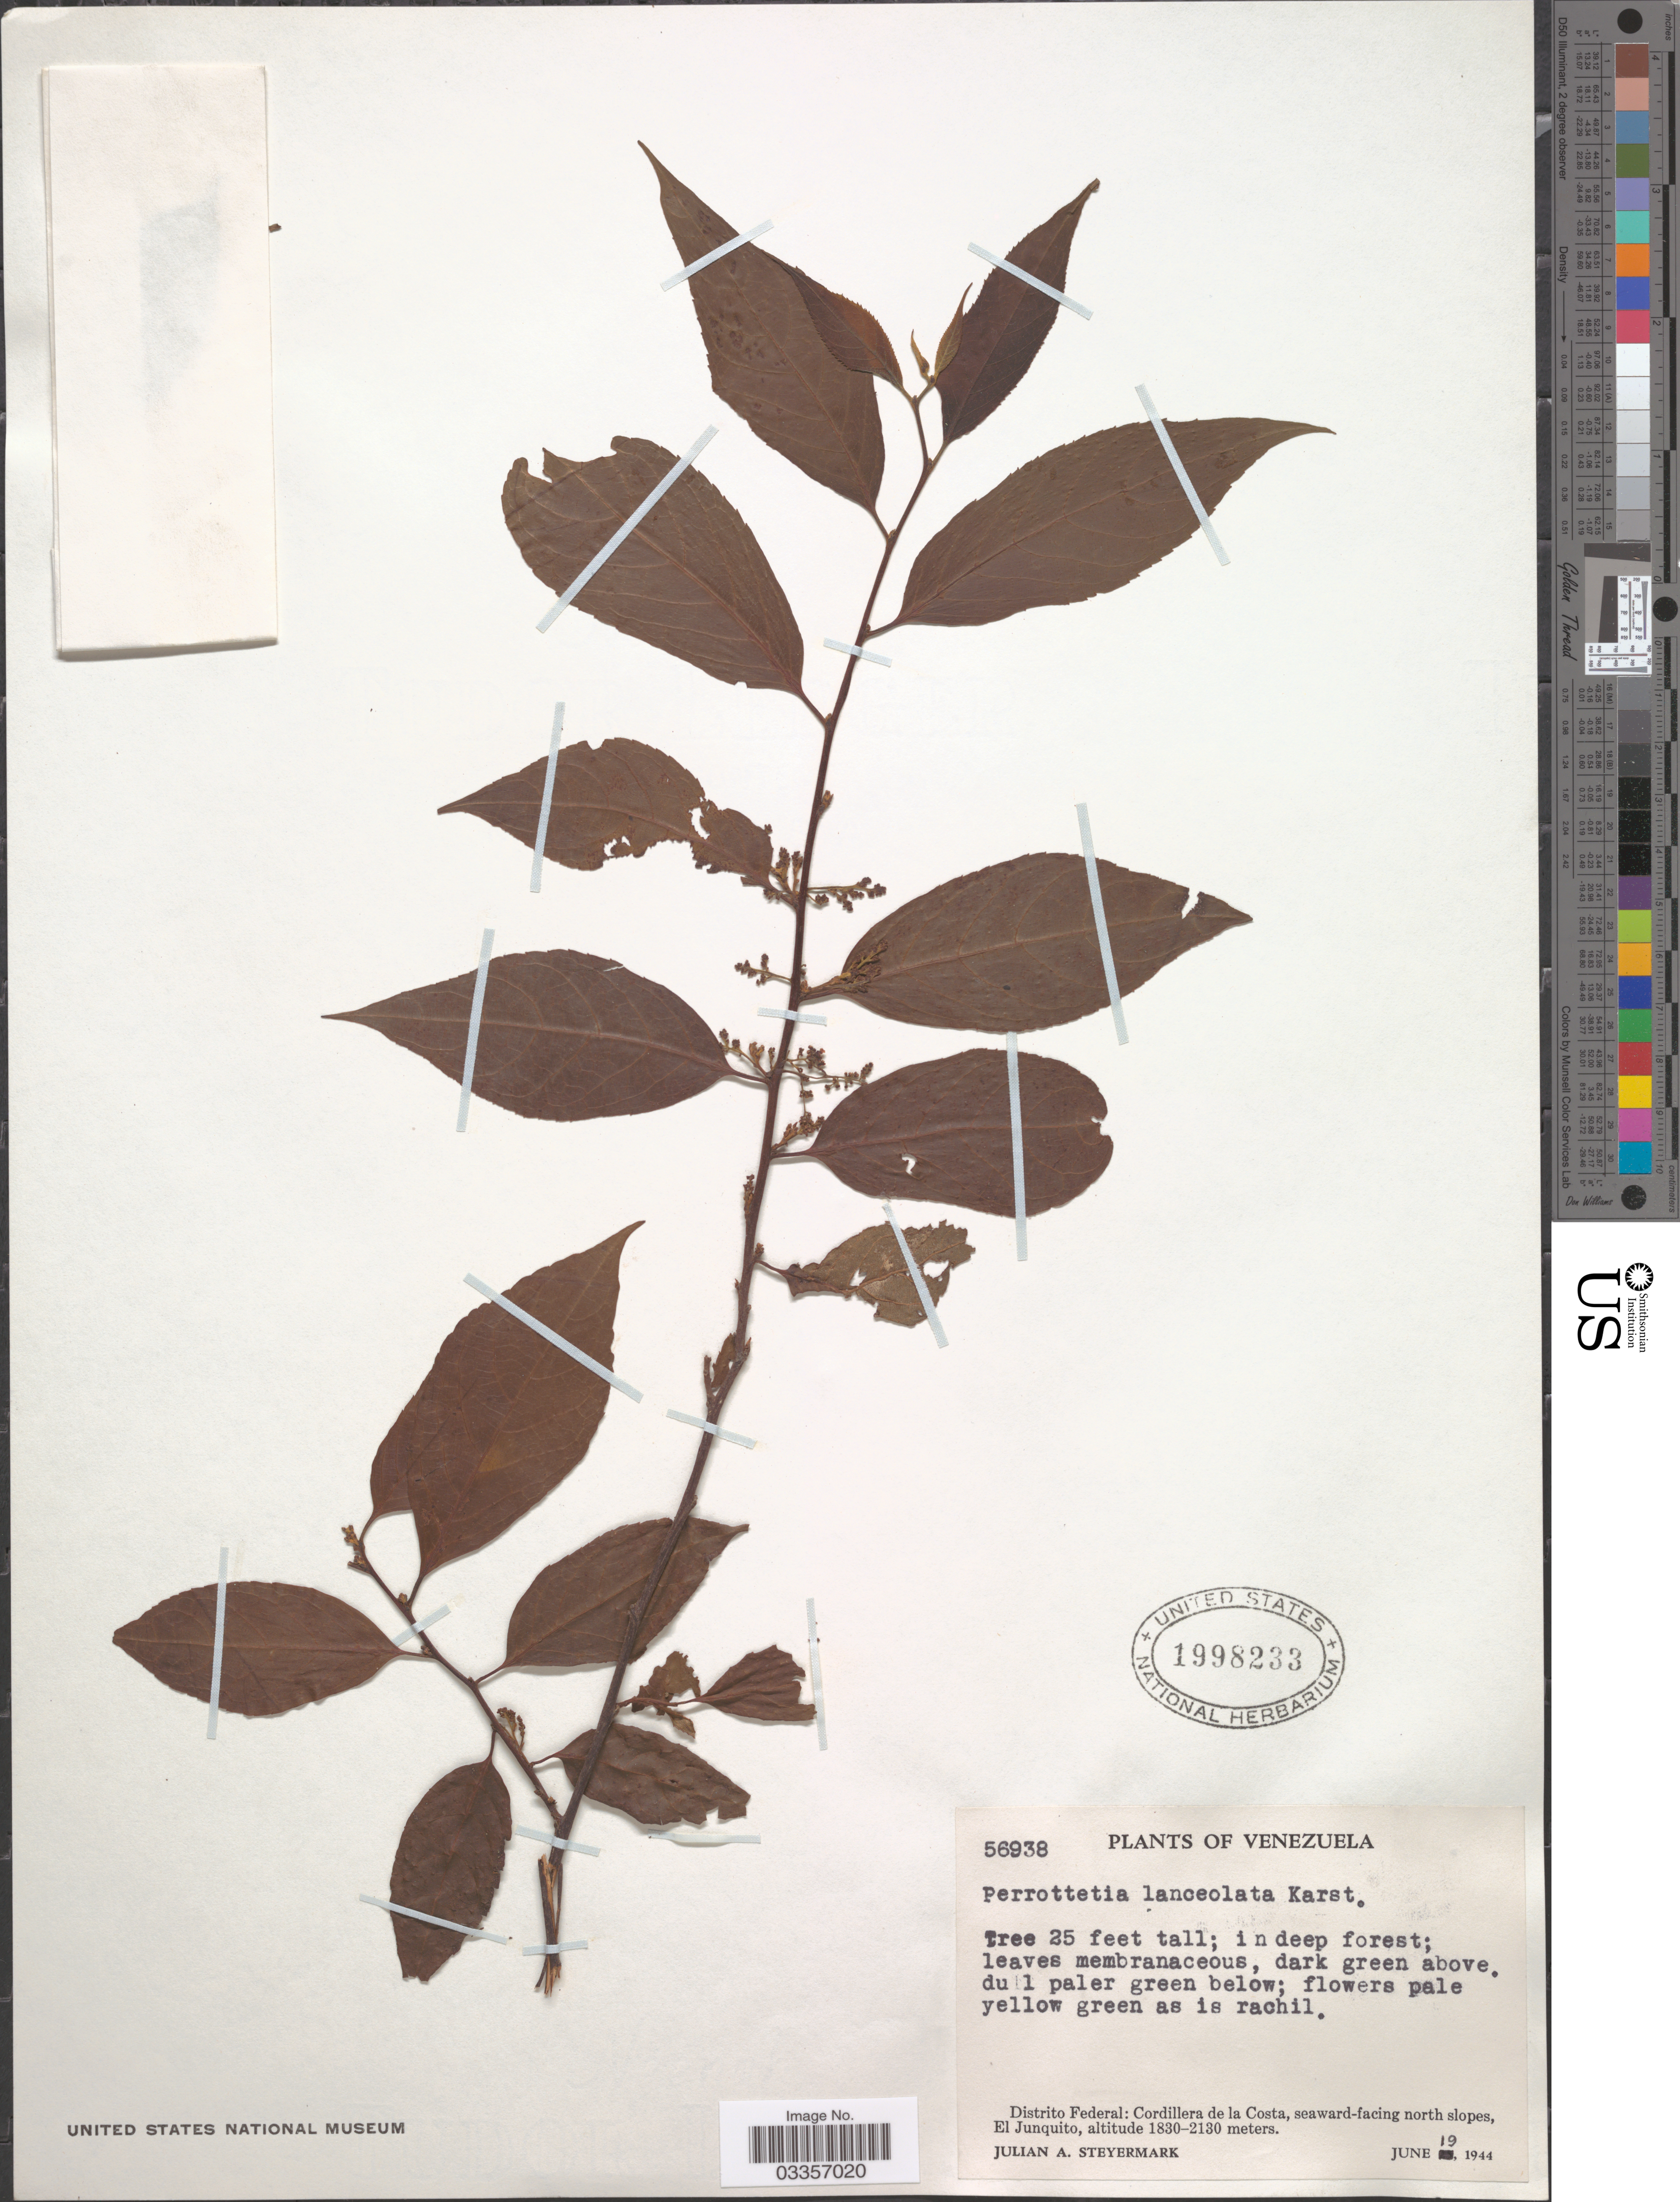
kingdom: Plantae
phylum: Tracheophyta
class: Magnoliopsida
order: Huerteales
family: Dipentodontaceae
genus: Perrottetia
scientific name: Perrottetia lanceolata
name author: H. Karst.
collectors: J. Steyermark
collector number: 56938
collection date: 1944-06-19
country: Venezuela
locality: Distrito Federal: Cordillera de la Costa, seaward-facing north slopes, El Junquito.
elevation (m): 1830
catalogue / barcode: US 1998233